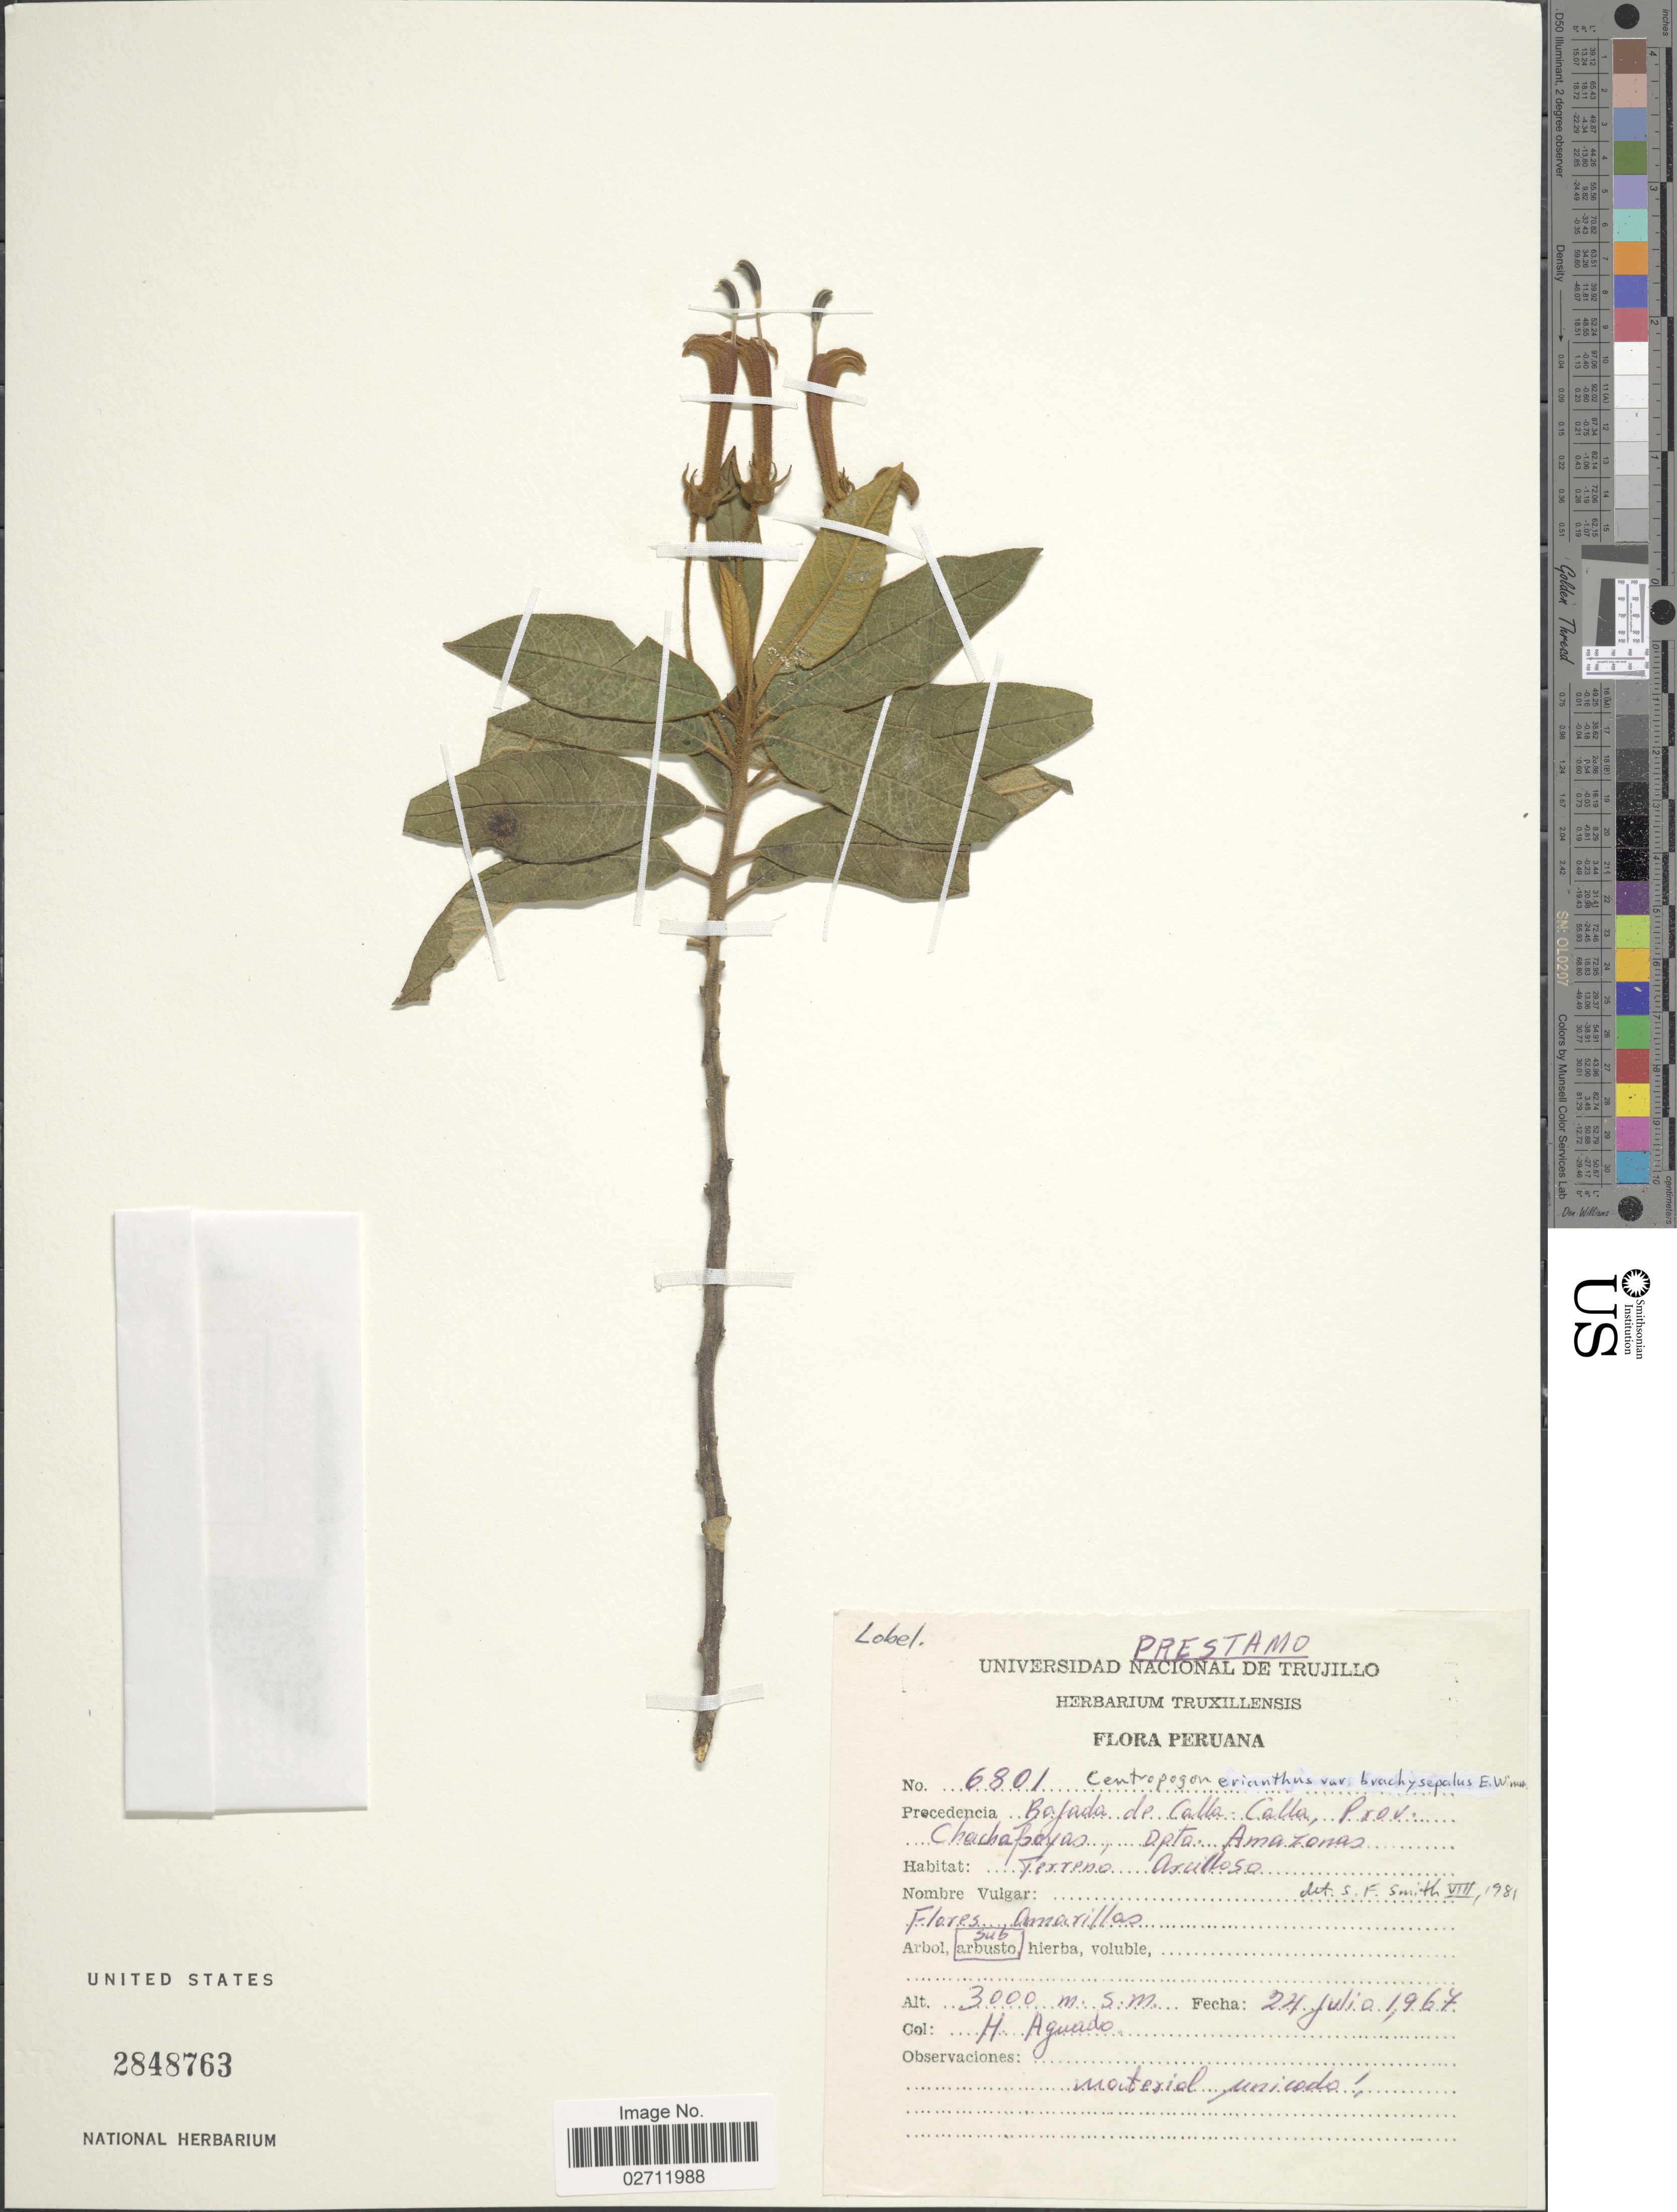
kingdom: Plantae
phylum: Tracheophyta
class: Magnoliopsida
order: Asterales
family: Campanulaceae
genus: Centropogon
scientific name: Centropogon erianthus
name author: (Benth.) Benth. & Hook. f. ex Drake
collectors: H. Aguado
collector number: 6801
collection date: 1967-07-24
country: Peru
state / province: Amazonas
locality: Bajada de Calla-Calla, Prov. Chachapoyas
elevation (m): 3000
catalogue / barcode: US 2848763